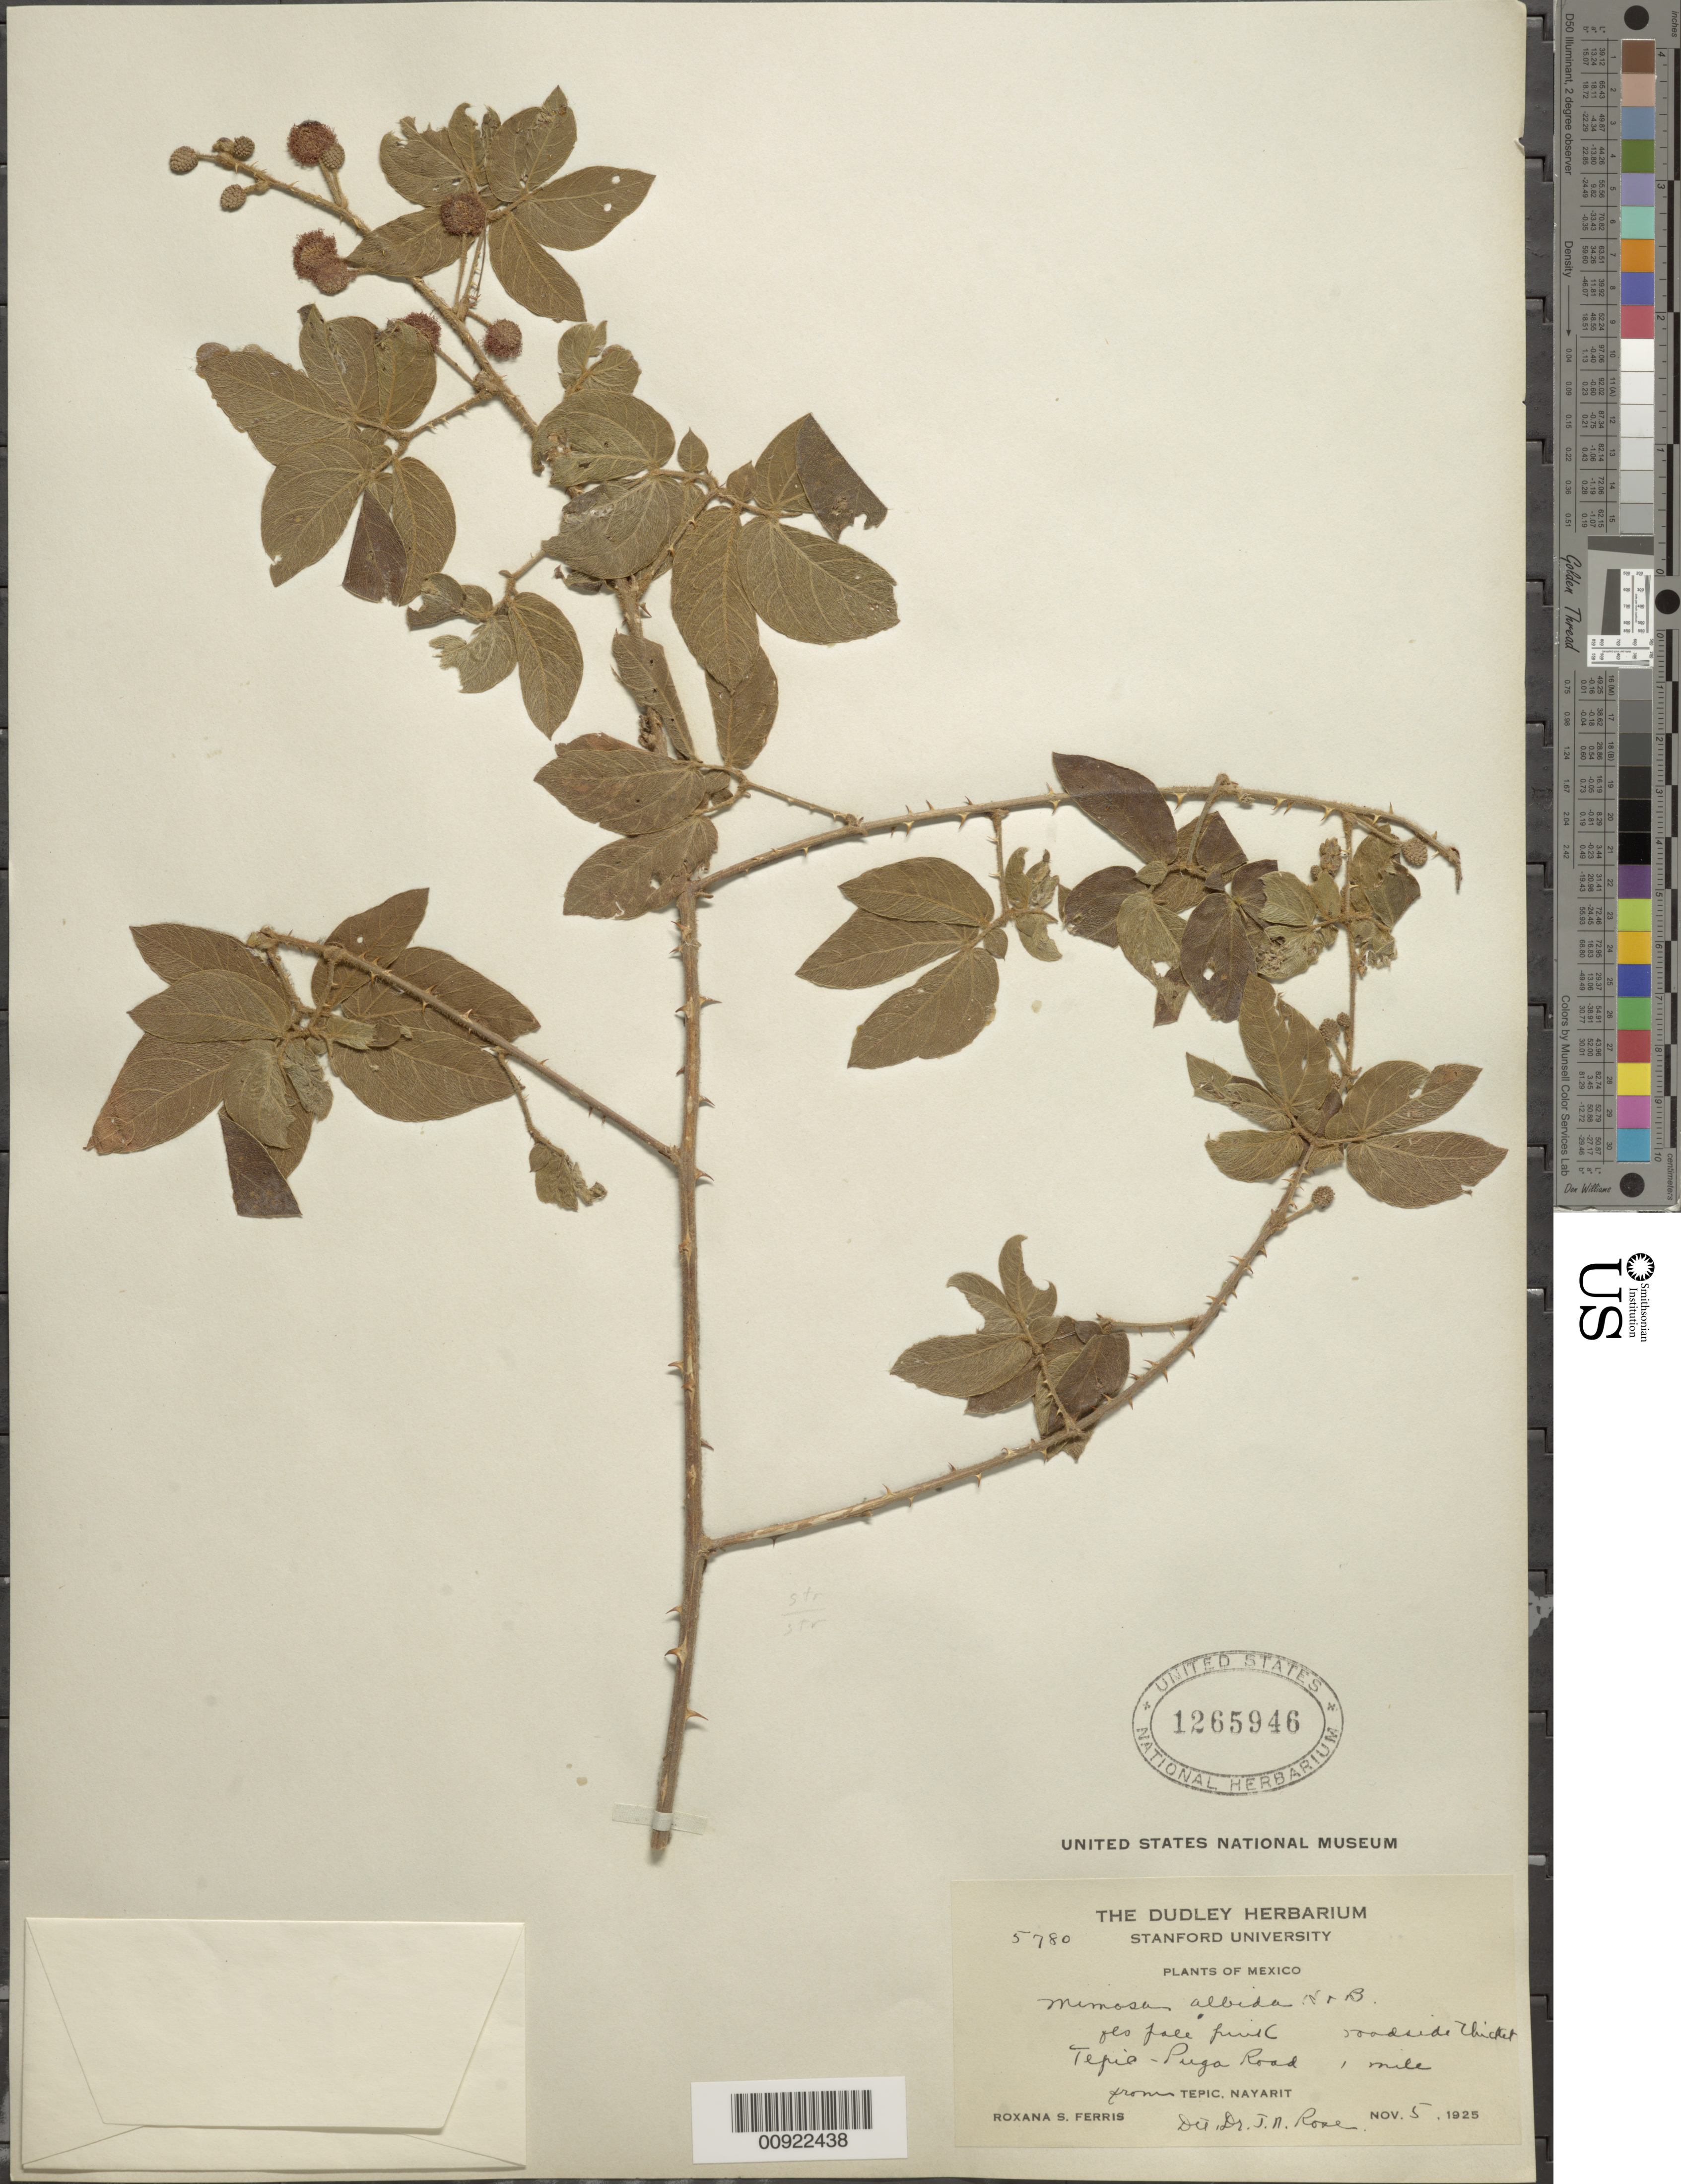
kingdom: Plantae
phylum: Tracheophyta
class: Magnoliopsida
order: Fabales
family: Fabaceae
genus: Mimosa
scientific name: Mimosa albida var. strigosa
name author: (Willd.) B.L. Rob.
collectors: R. S. Ferris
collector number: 5780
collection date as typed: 05 Nov 1925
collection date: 1925-11-05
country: Mexico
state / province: Nayarit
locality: Tepic - Puga Road, 1 mile from Tepic, Nayarit.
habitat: Roadside thicket.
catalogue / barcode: US 1265946